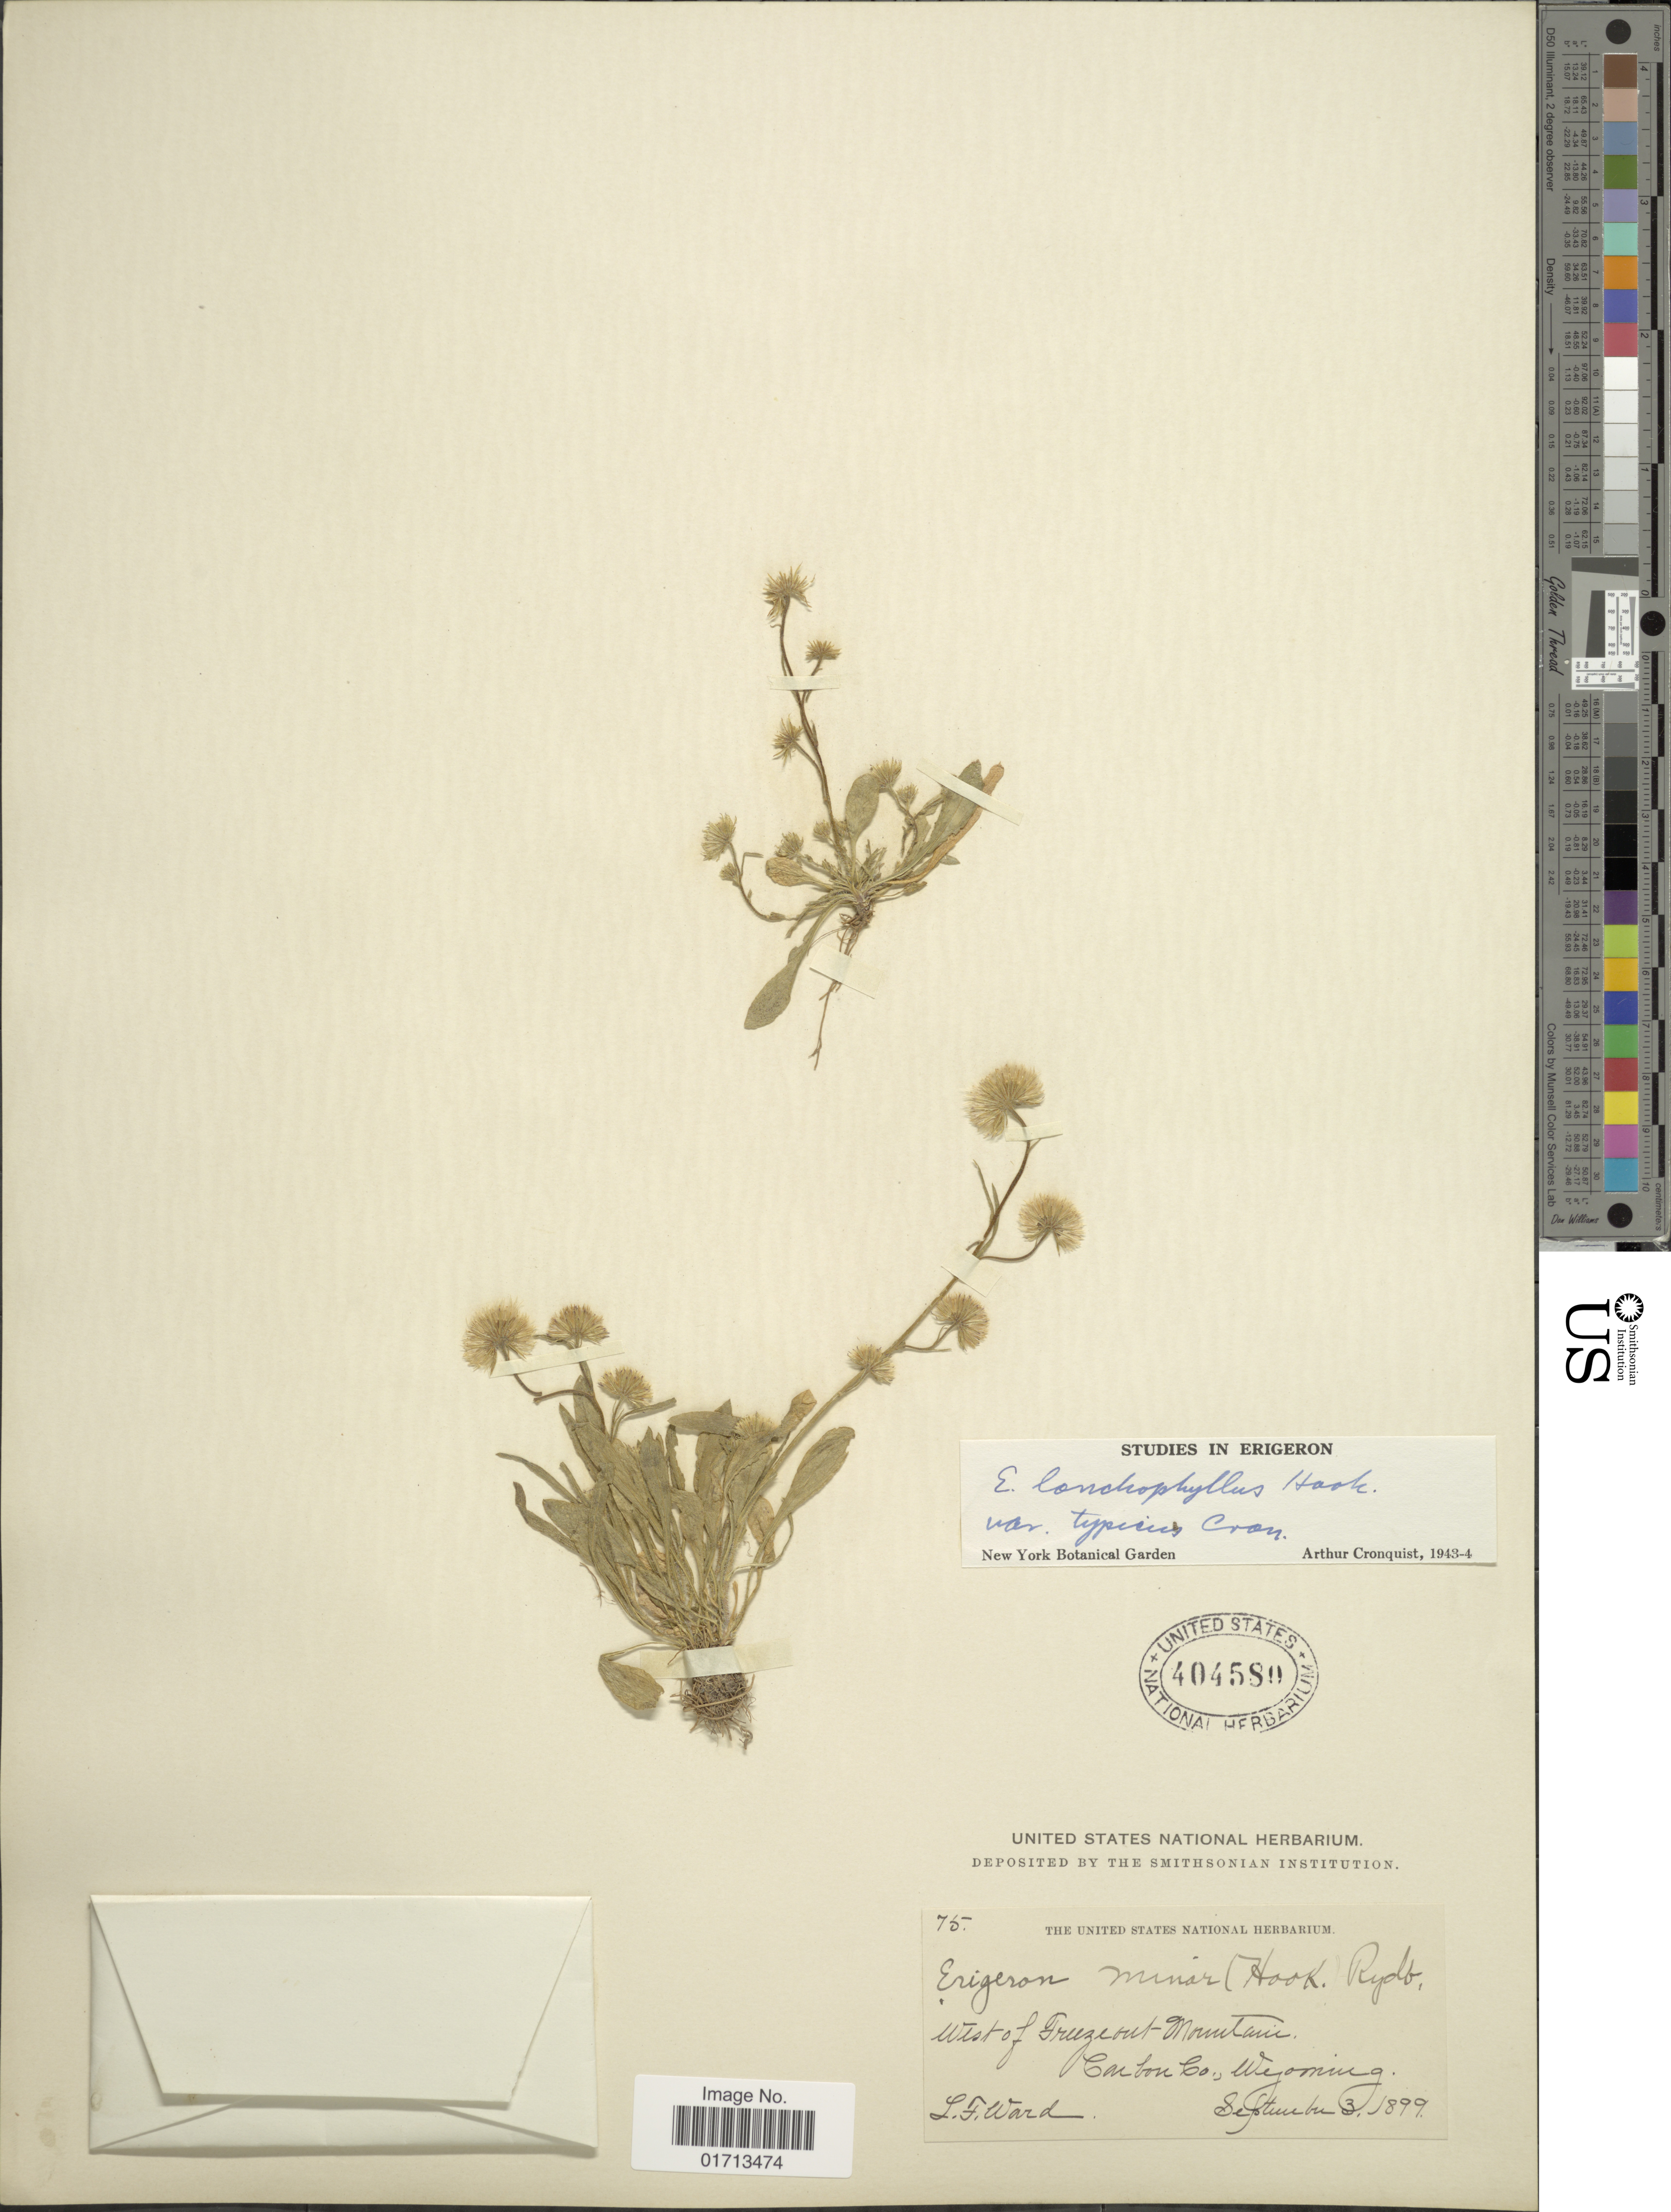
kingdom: Plantae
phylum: Tracheophyta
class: Magnoliopsida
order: Asterales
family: Asteraceae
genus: Erigeron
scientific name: Erigeron lonchophyllus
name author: Hook.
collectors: L. Ward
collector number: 75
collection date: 1899-09-03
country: United States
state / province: Wyoming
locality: West of Freezeout Mountain. Carbon Co.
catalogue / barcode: US 404580